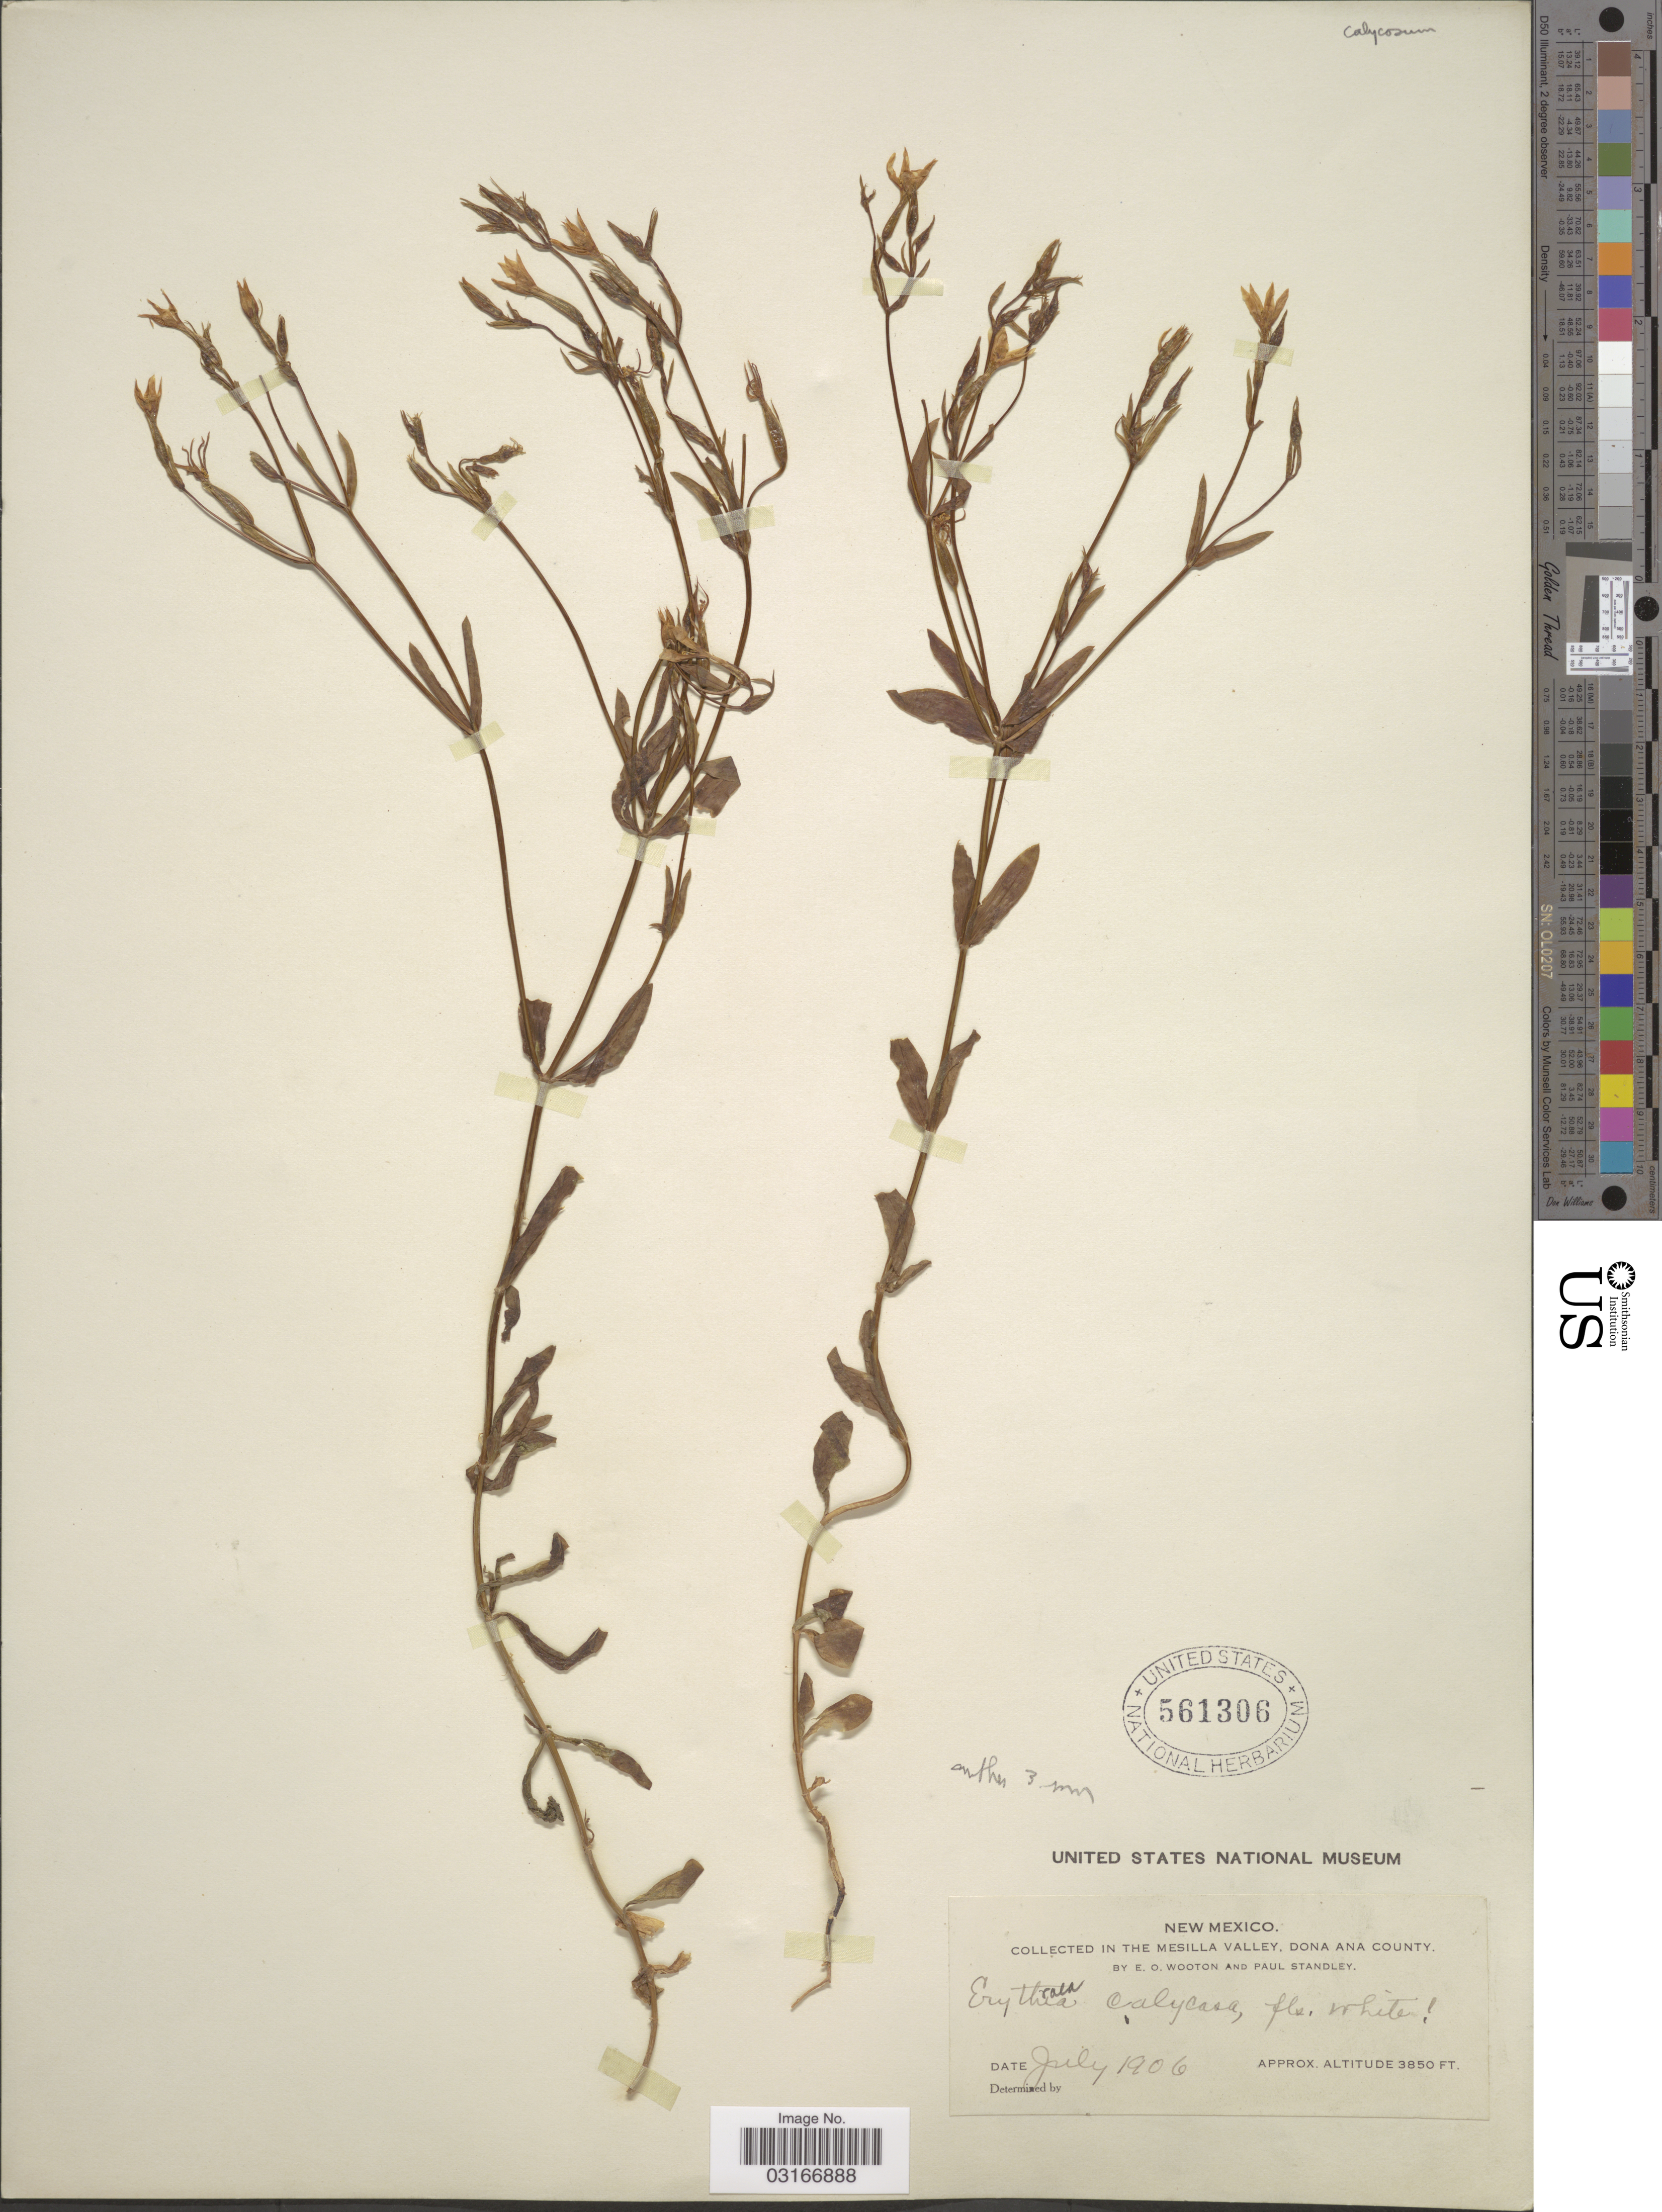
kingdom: Plantae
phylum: Tracheophyta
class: Magnoliopsida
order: Gentianales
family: Gentianaceae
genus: Centaurium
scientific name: Centaurium calycosum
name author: (Buckley) Buckley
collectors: E. O. Wooton & P. C. Standley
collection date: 1906-07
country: United States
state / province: New Mexico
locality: In the Mesilla Valley, Dona Ana County.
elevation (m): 1173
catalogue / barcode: US 561306